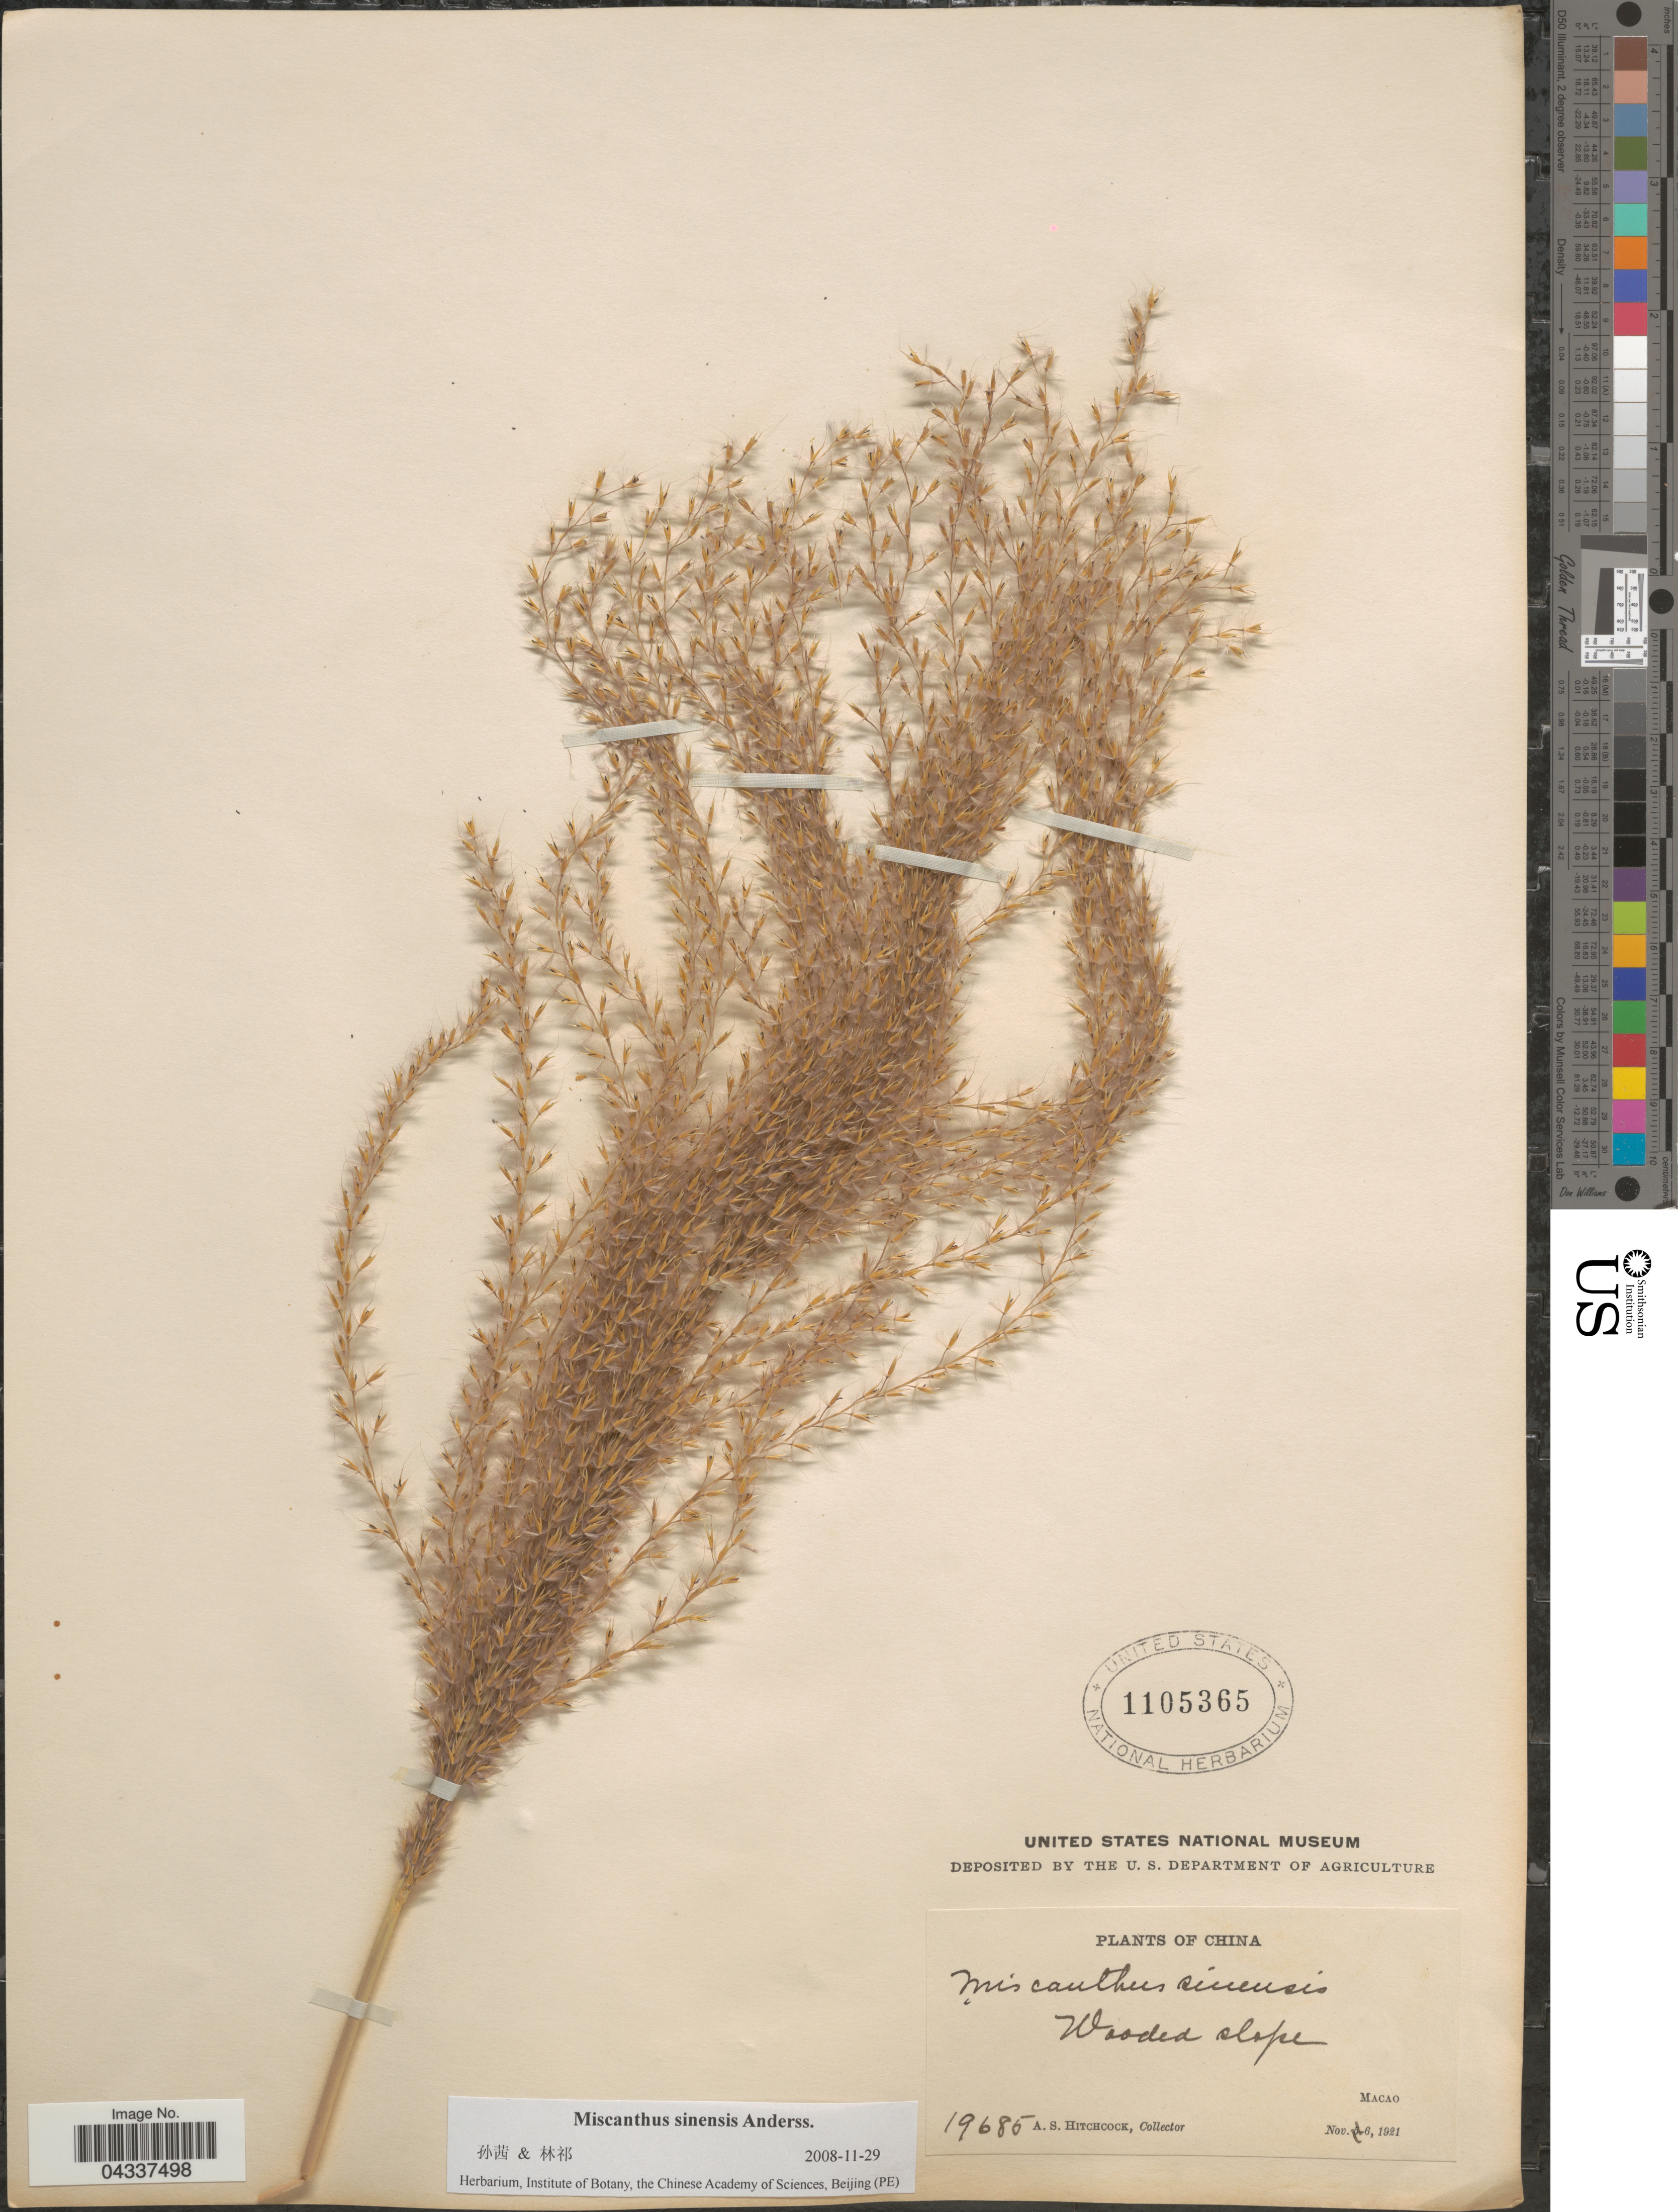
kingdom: Plantae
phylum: Tracheophyta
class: Liliopsida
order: Poales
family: Poaceae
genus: Miscanthus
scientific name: Miscanthus sinensis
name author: Andersson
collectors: A. S. Hitchcock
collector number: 19685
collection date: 1921-11-06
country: China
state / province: Macau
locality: Wooded slope. Macao.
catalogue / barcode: US 1105365